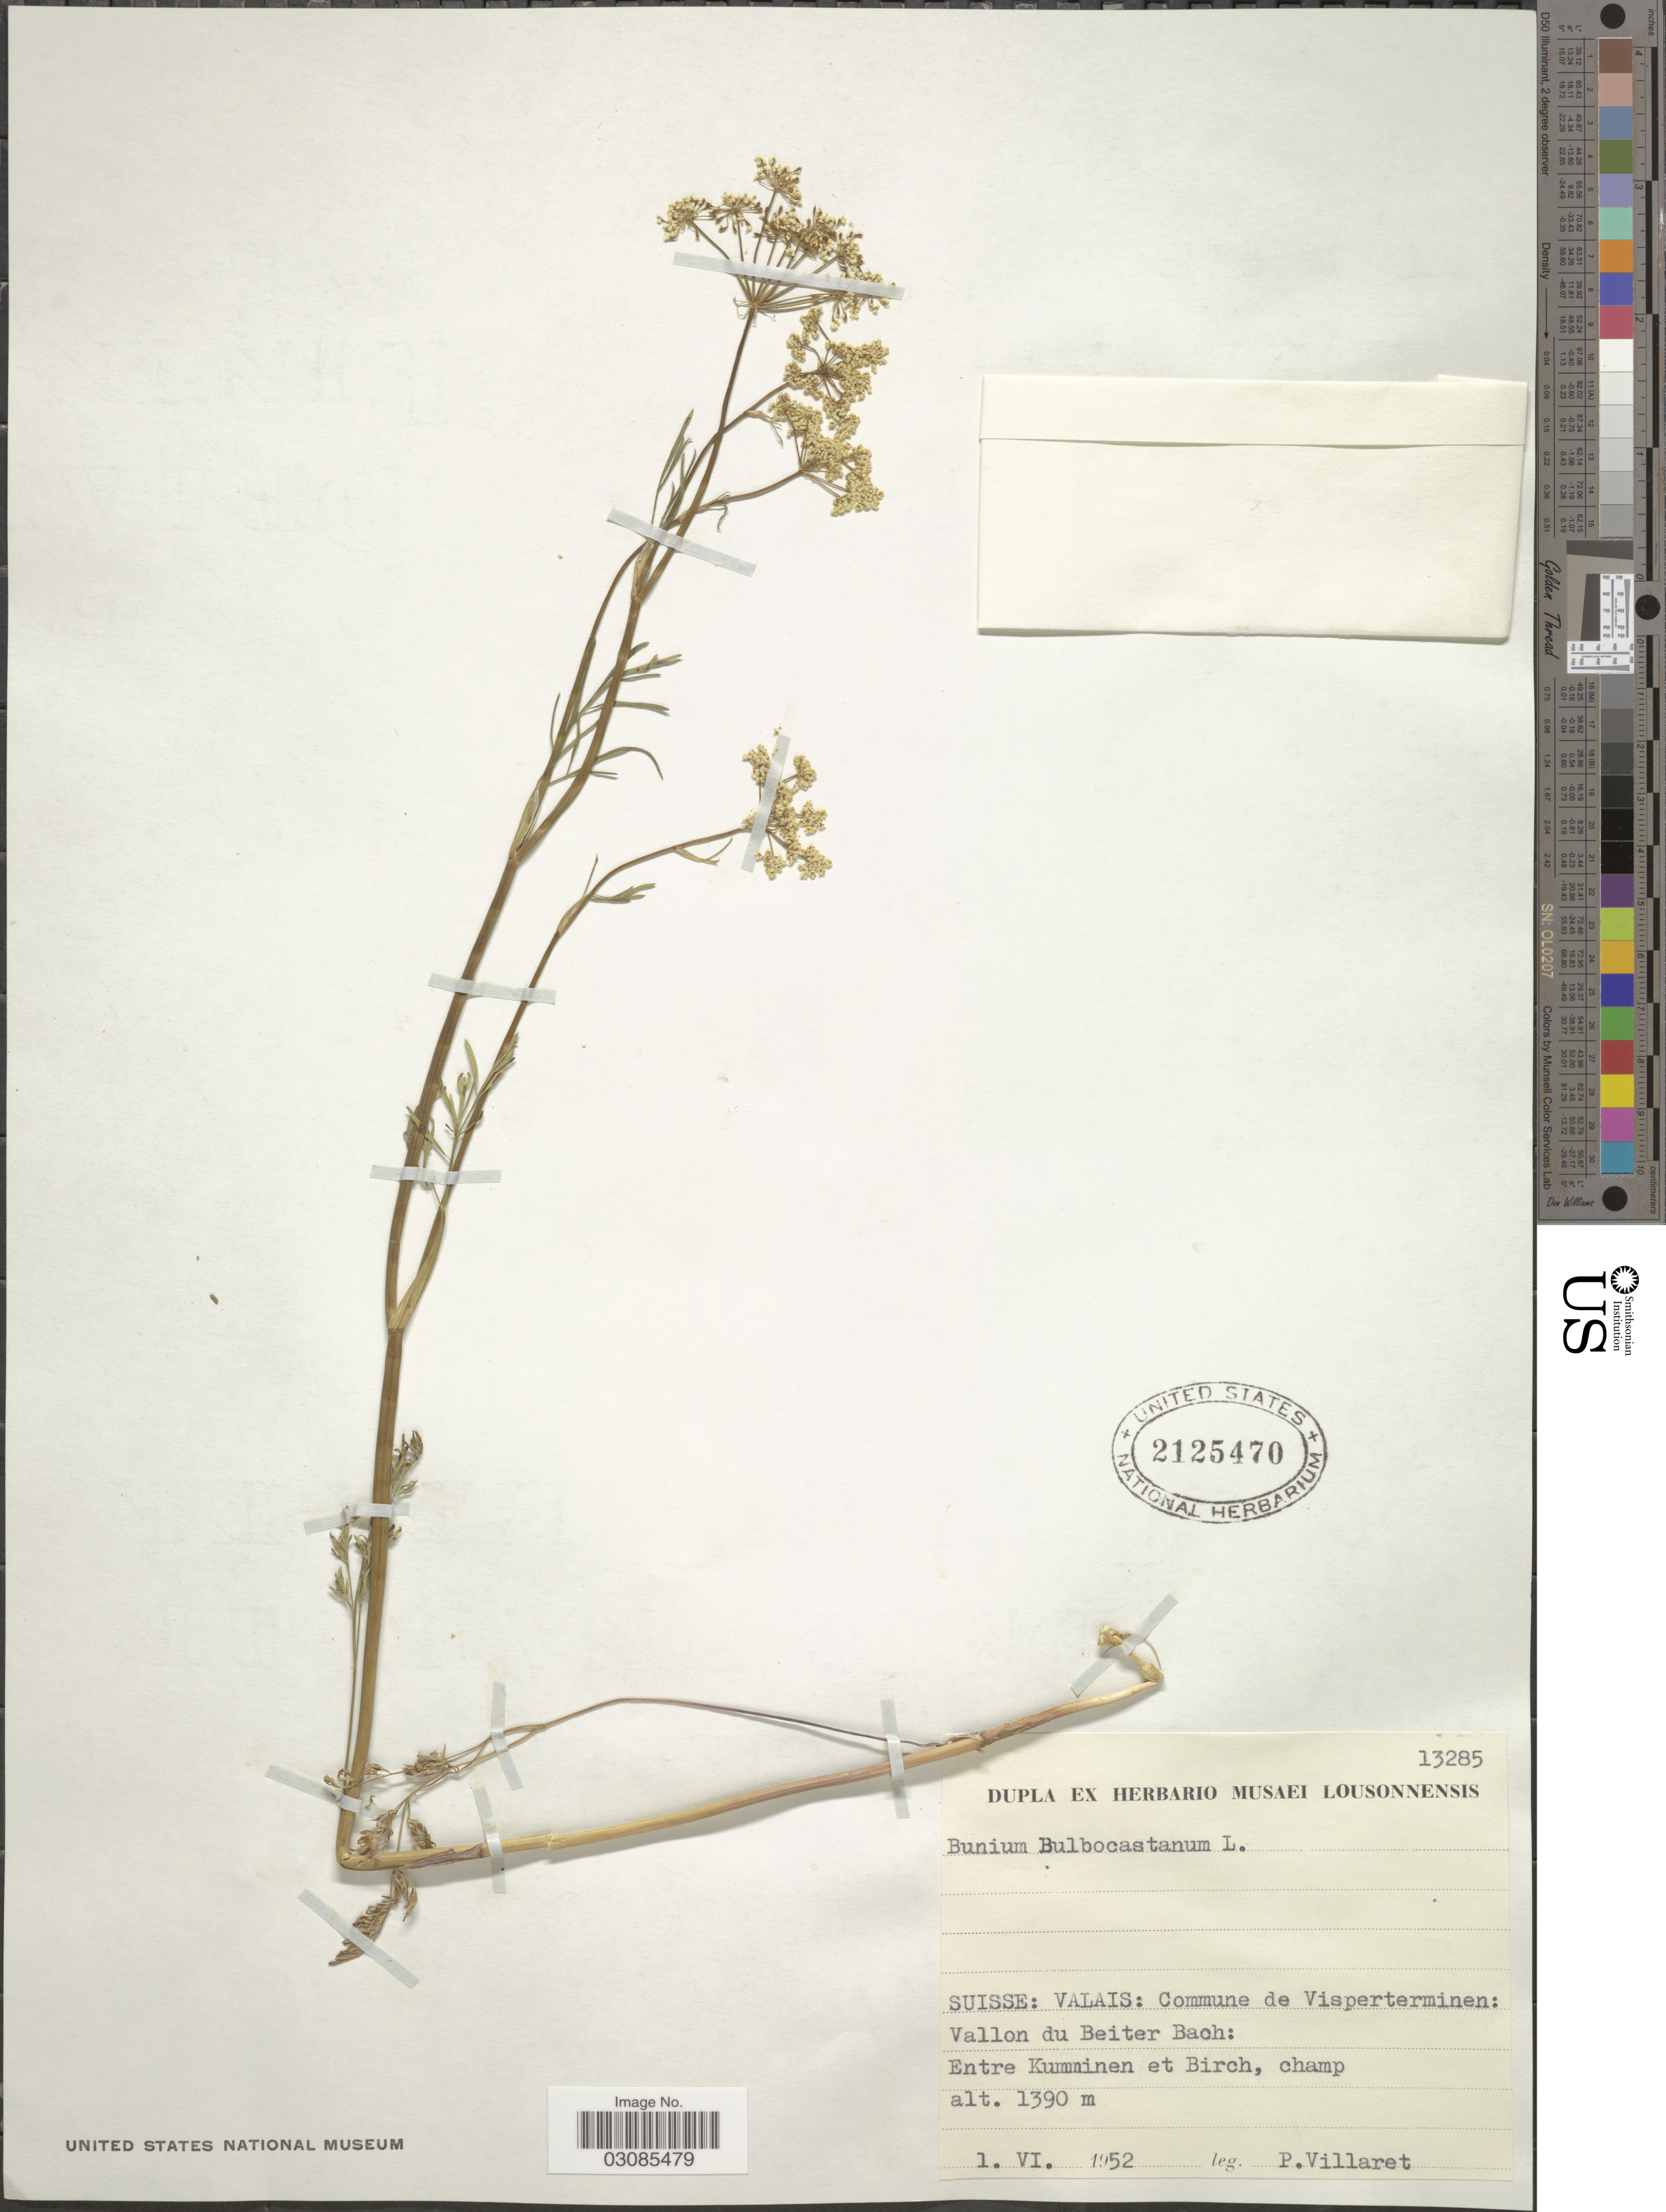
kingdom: Plantae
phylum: Tracheophyta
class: Magnoliopsida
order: Apiales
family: Apiaceae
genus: Bunium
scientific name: Bunium bulbocastanum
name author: L.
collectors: P. Villaret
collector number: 13285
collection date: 1952-06-01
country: Switzerland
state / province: Valais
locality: Suisse: Commune de Visperterminen: Vallon du Beiter Bach: Entre Kumminen et Birch.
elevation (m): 1390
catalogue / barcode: US 2125470